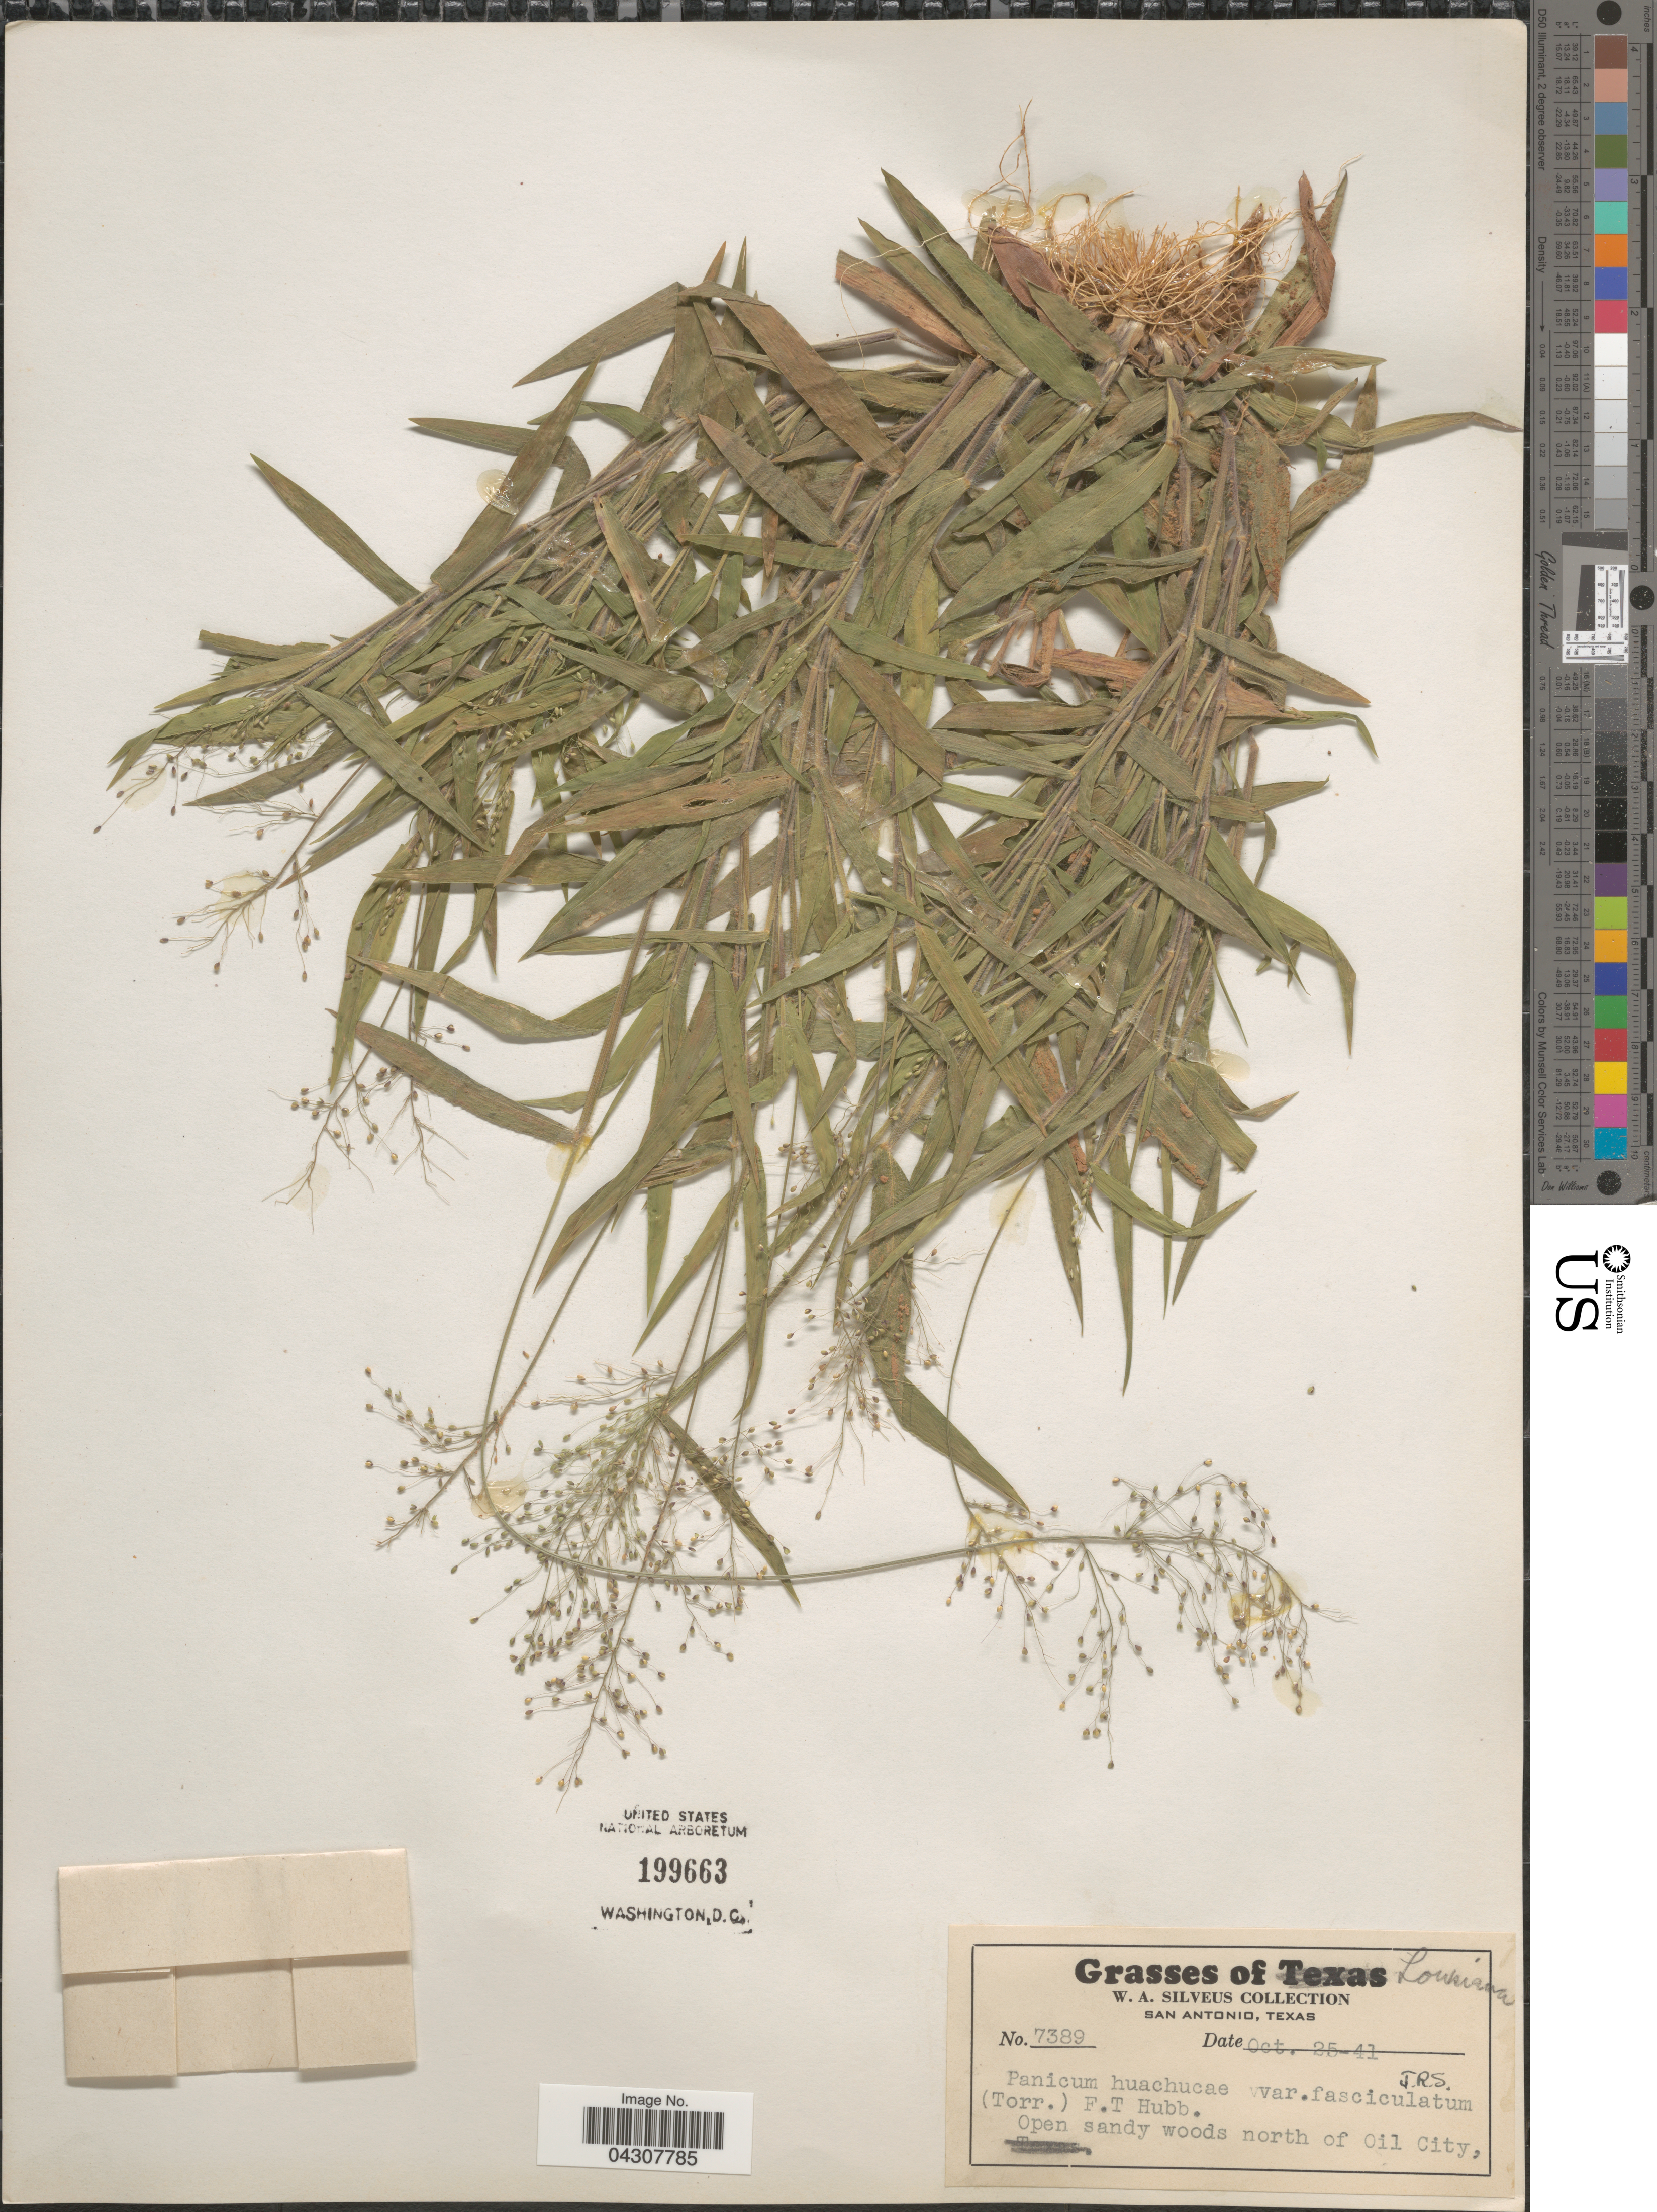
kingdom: Plantae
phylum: Tracheophyta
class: Liliopsida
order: Poales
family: Poaceae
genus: Dichanthelium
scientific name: Dichanthelium acuminatum var. acuminatum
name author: (Sw.) Gould & C.A. Clark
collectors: W. Silveus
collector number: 7389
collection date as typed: Transcribed d/m/y: 25/10/41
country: United States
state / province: Louisiana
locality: Open sandy woods north of Oil City.